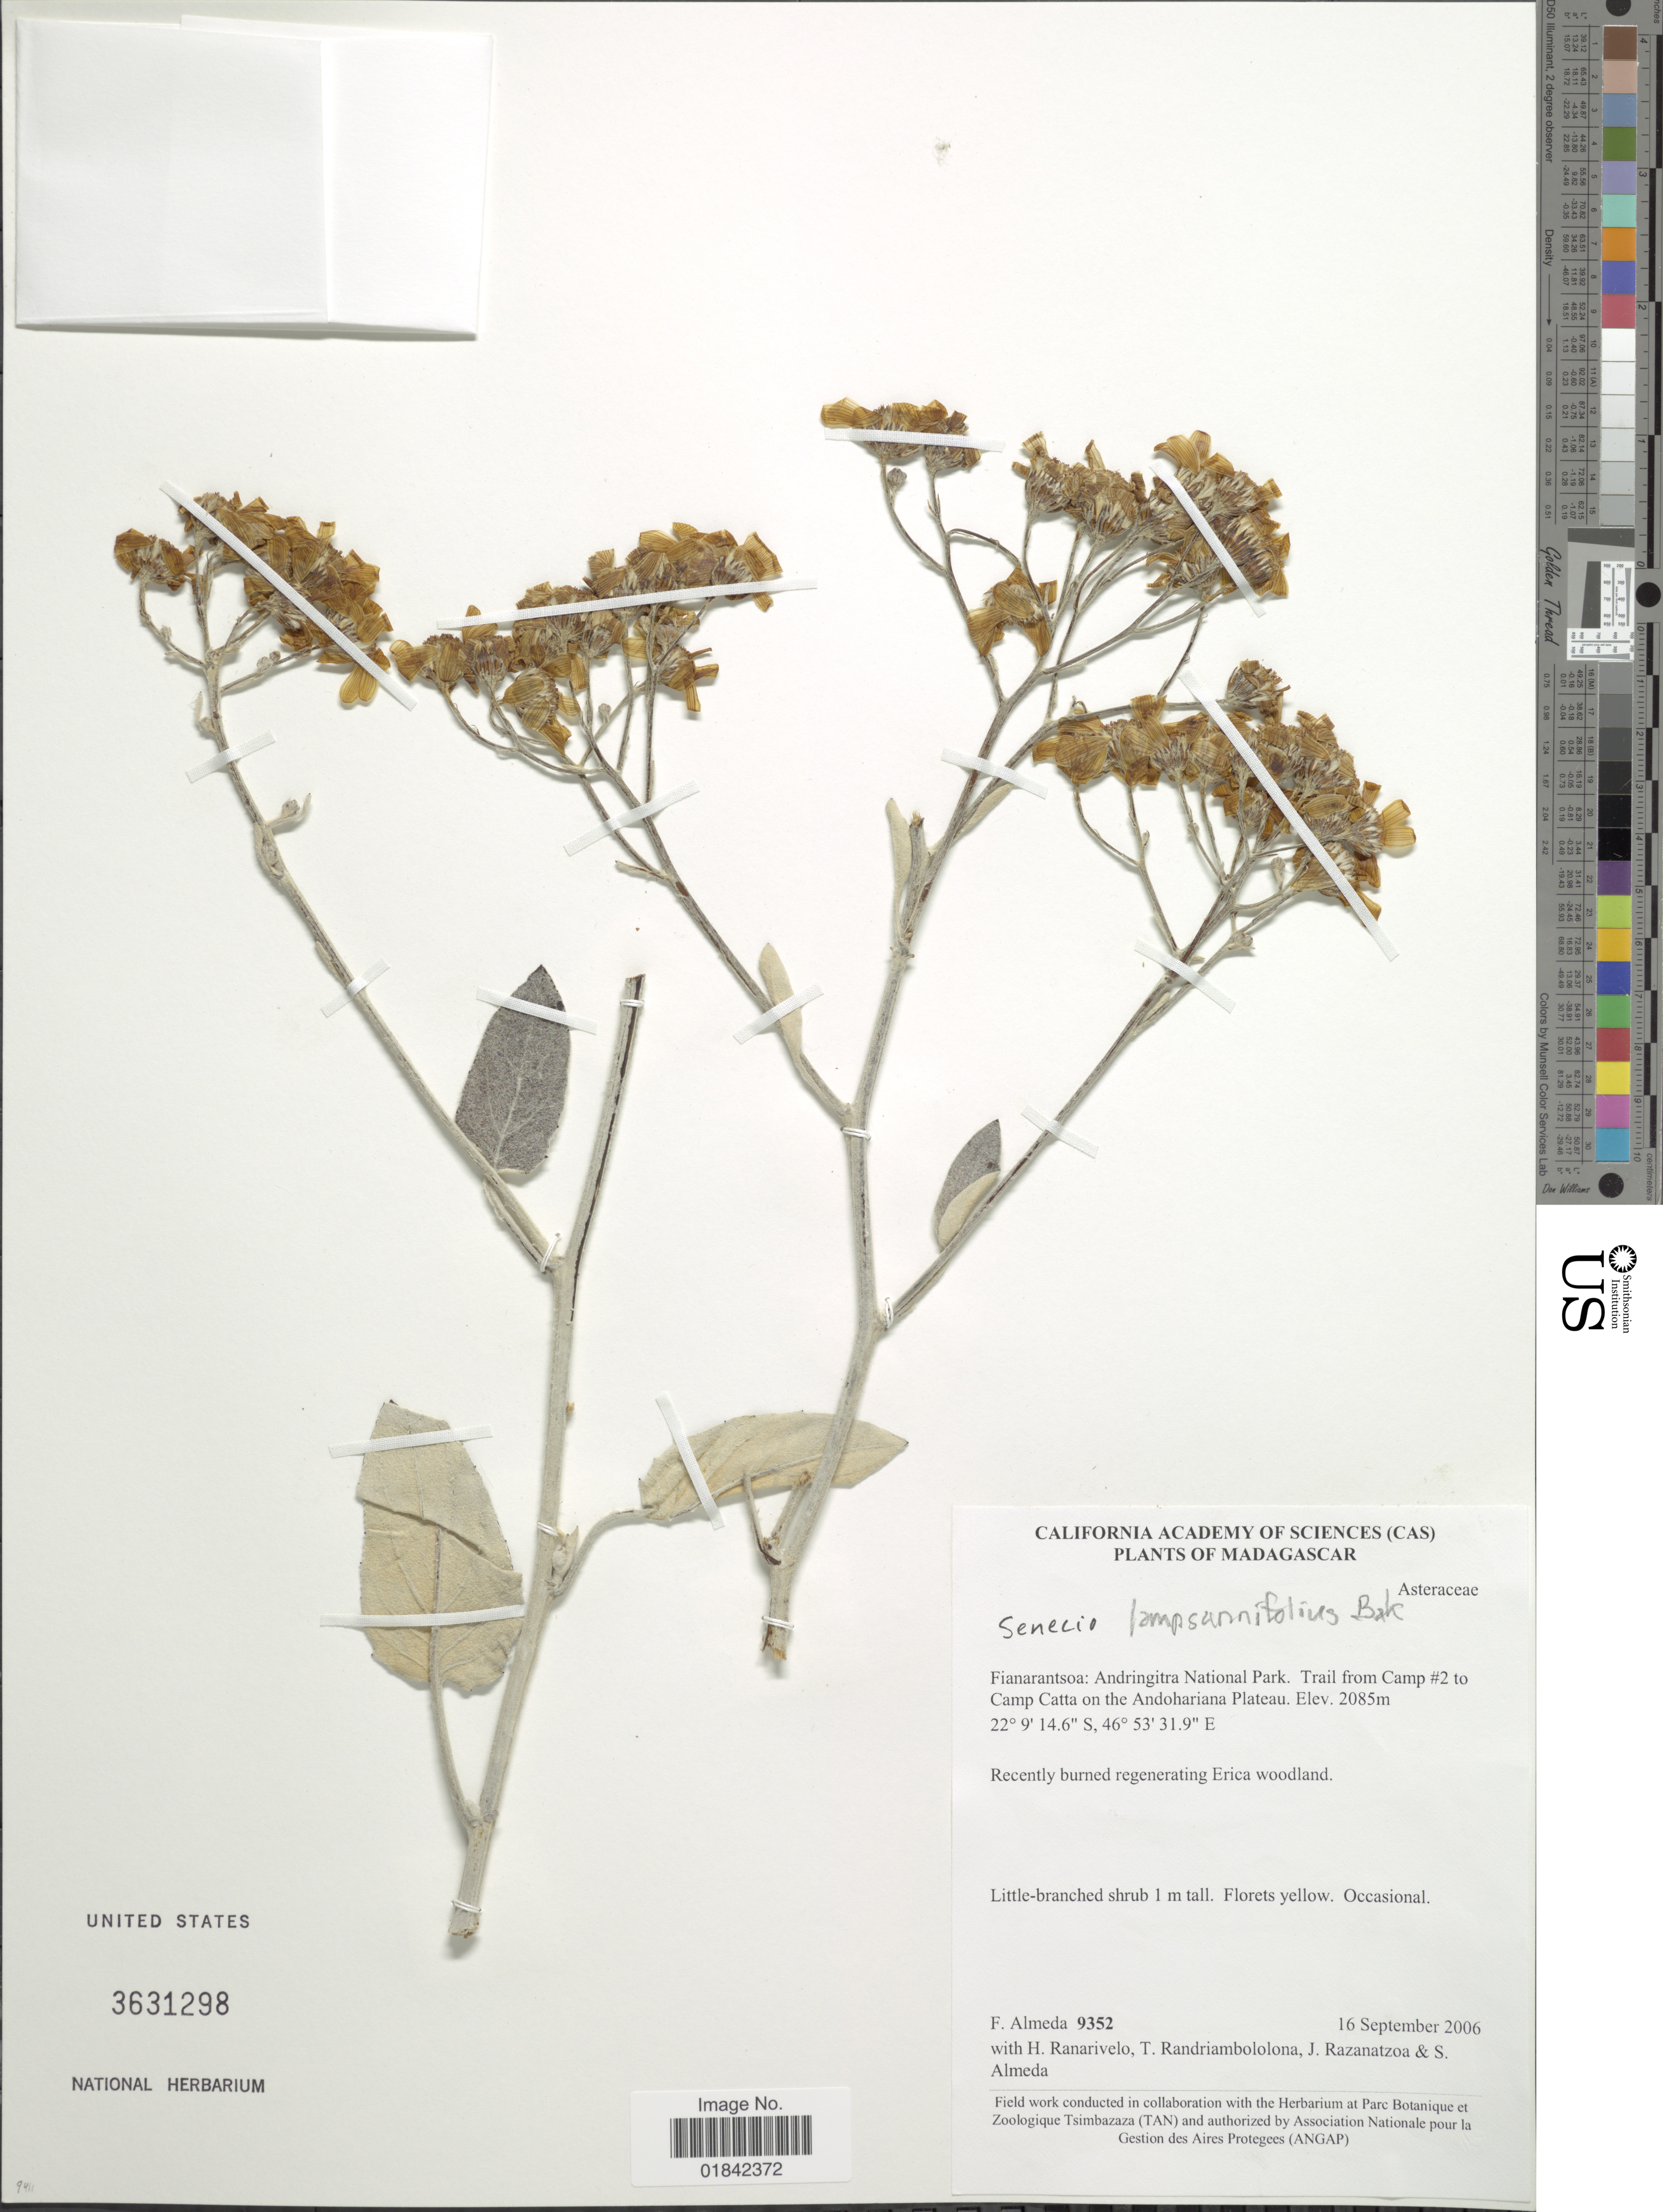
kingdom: Plantae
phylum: Tracheophyta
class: Magnoliopsida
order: Asterales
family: Asteraceae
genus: Senecio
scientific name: Senecio lampsanifolius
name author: Baker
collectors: F. Almeda, H. Ranarivelo, T. Randriambololona, J. Razanatzoa & S. Almeda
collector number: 9352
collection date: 2006-09-16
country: Madagascar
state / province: Haute Matsiatra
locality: Andringitra National Park, trail from Camp #2 to Camp Catta on the Andohariana Plateau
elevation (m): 2085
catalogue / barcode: US 3631298